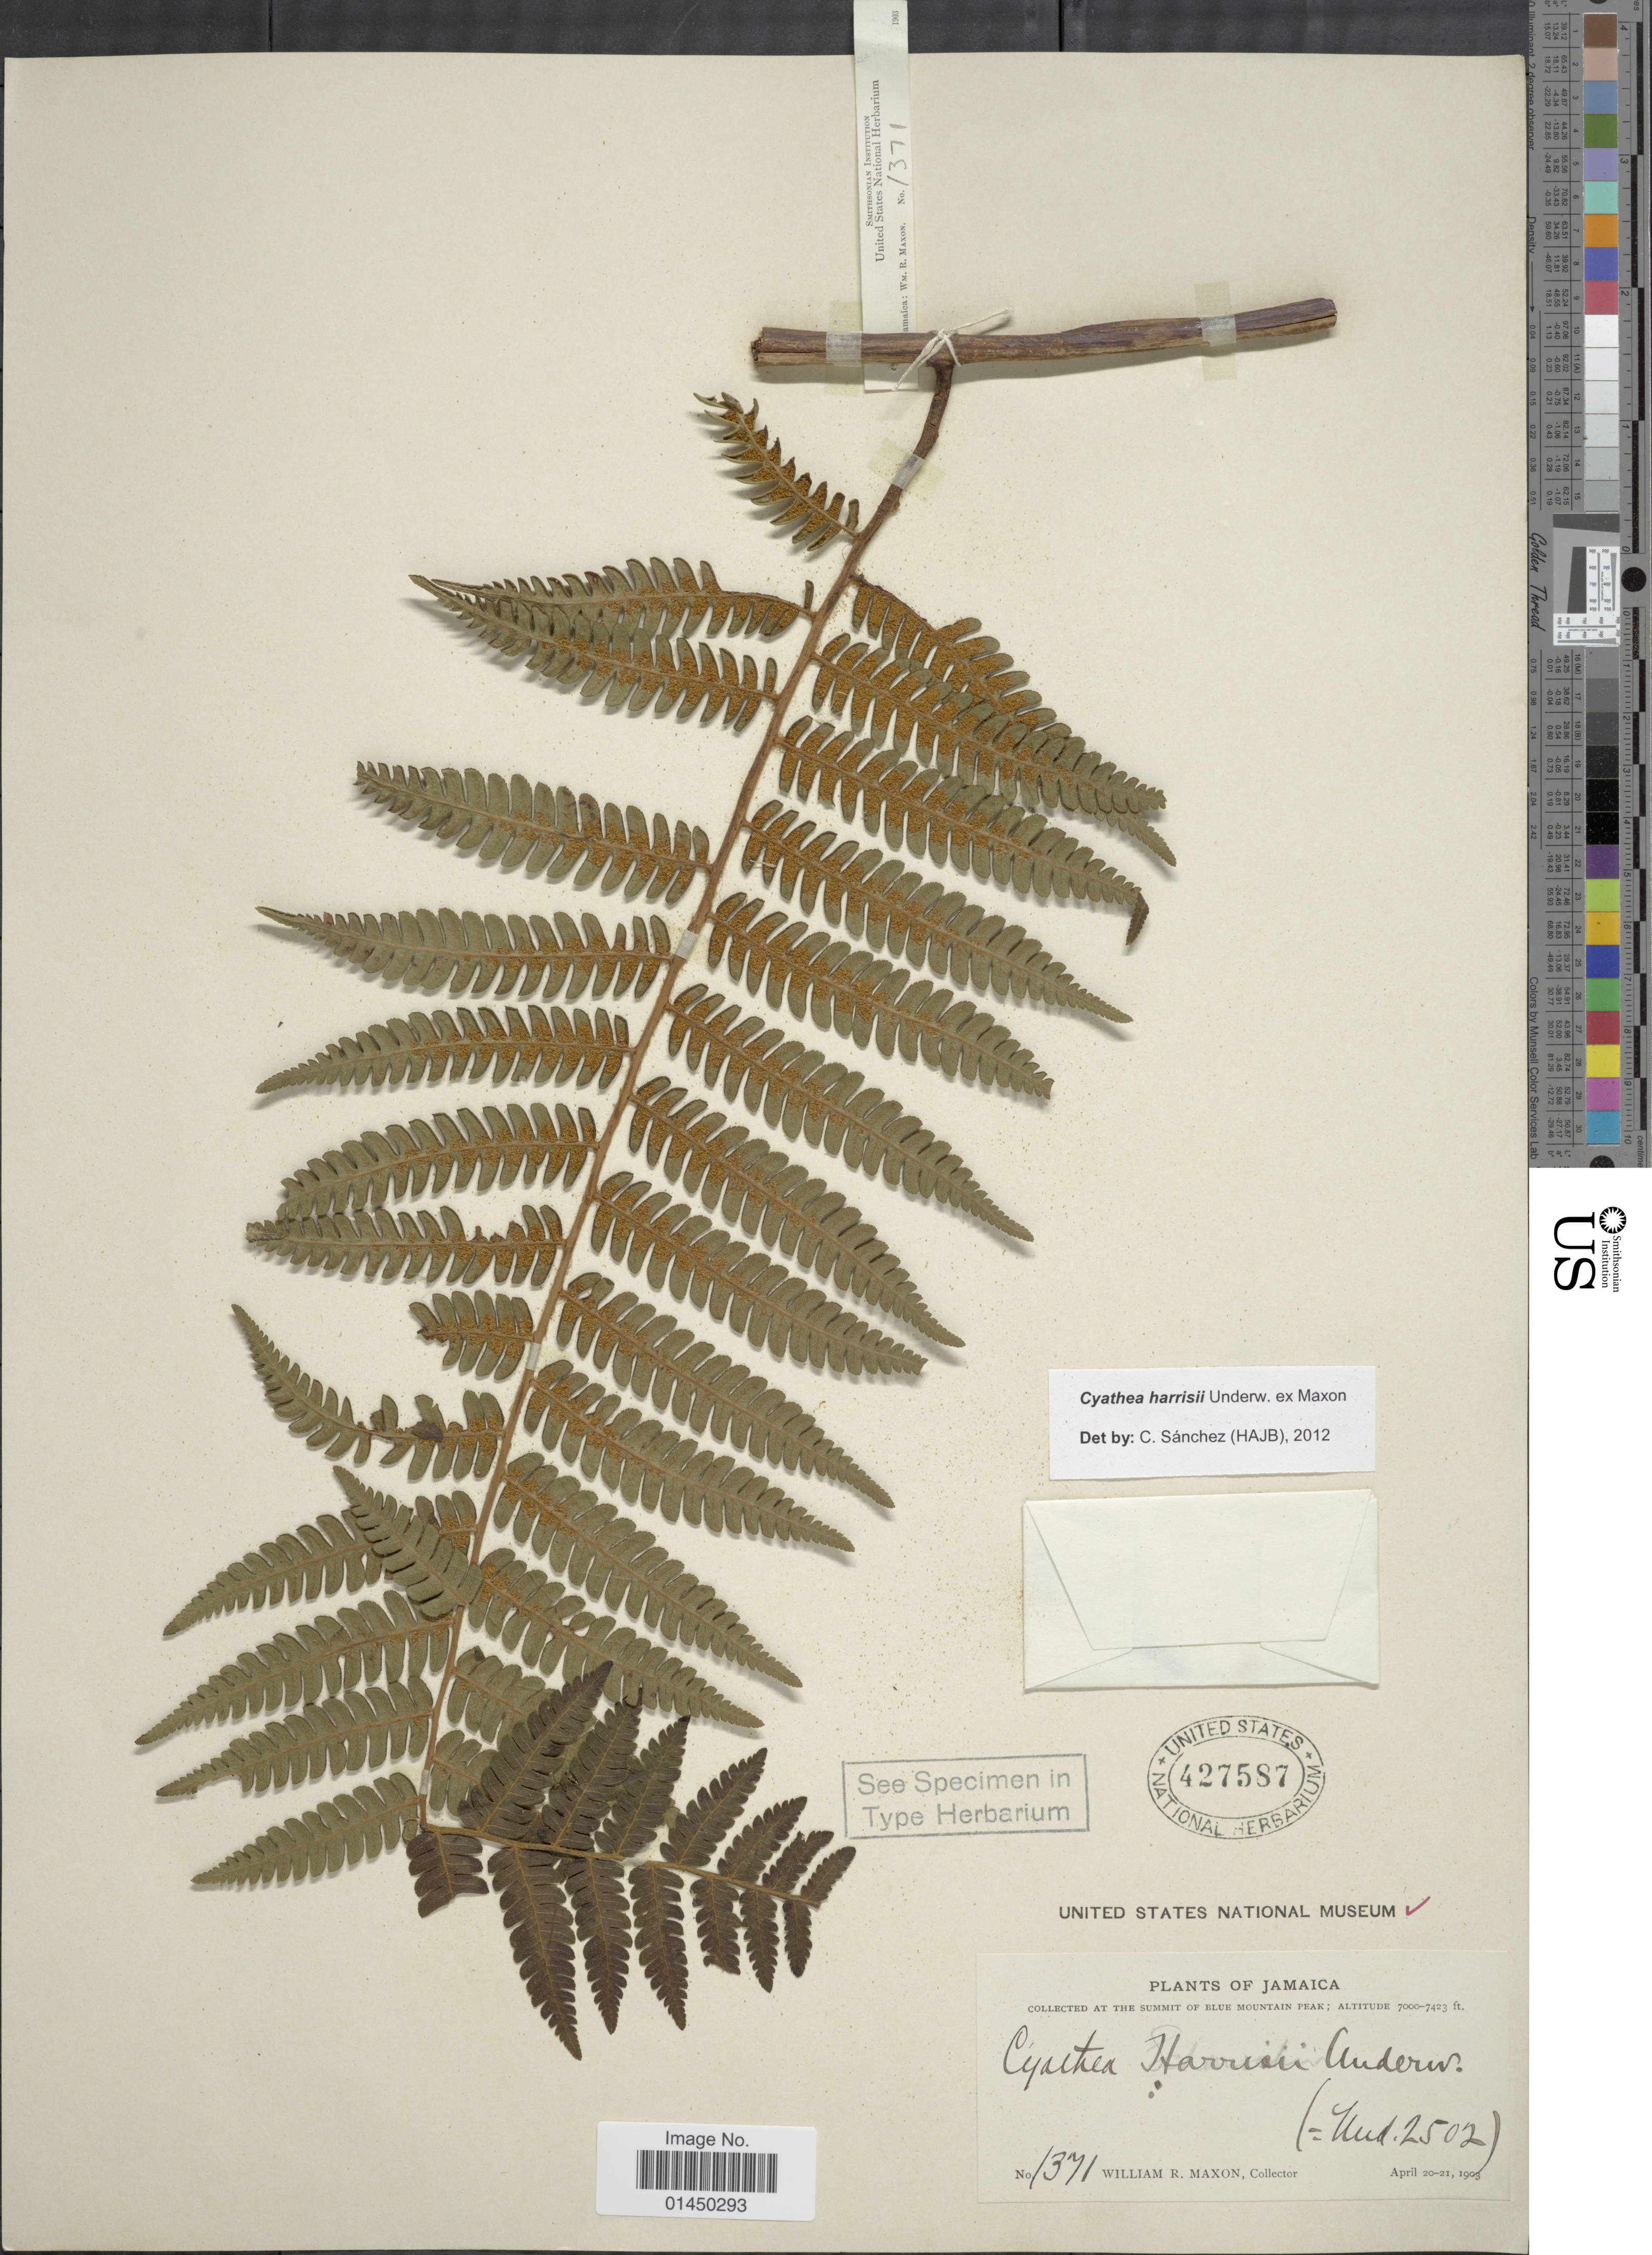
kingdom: Plantae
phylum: Tracheophyta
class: Polypodiopsida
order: Cyatheales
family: Cyatheaceae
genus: Cyathea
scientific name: Cyathea harrisii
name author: Maxon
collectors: W. R. Maxon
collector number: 1371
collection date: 1903-04-20/1903-04-21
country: Jamaica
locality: At the summit of Blue Mountain Peak.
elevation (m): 2134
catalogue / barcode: US 427587